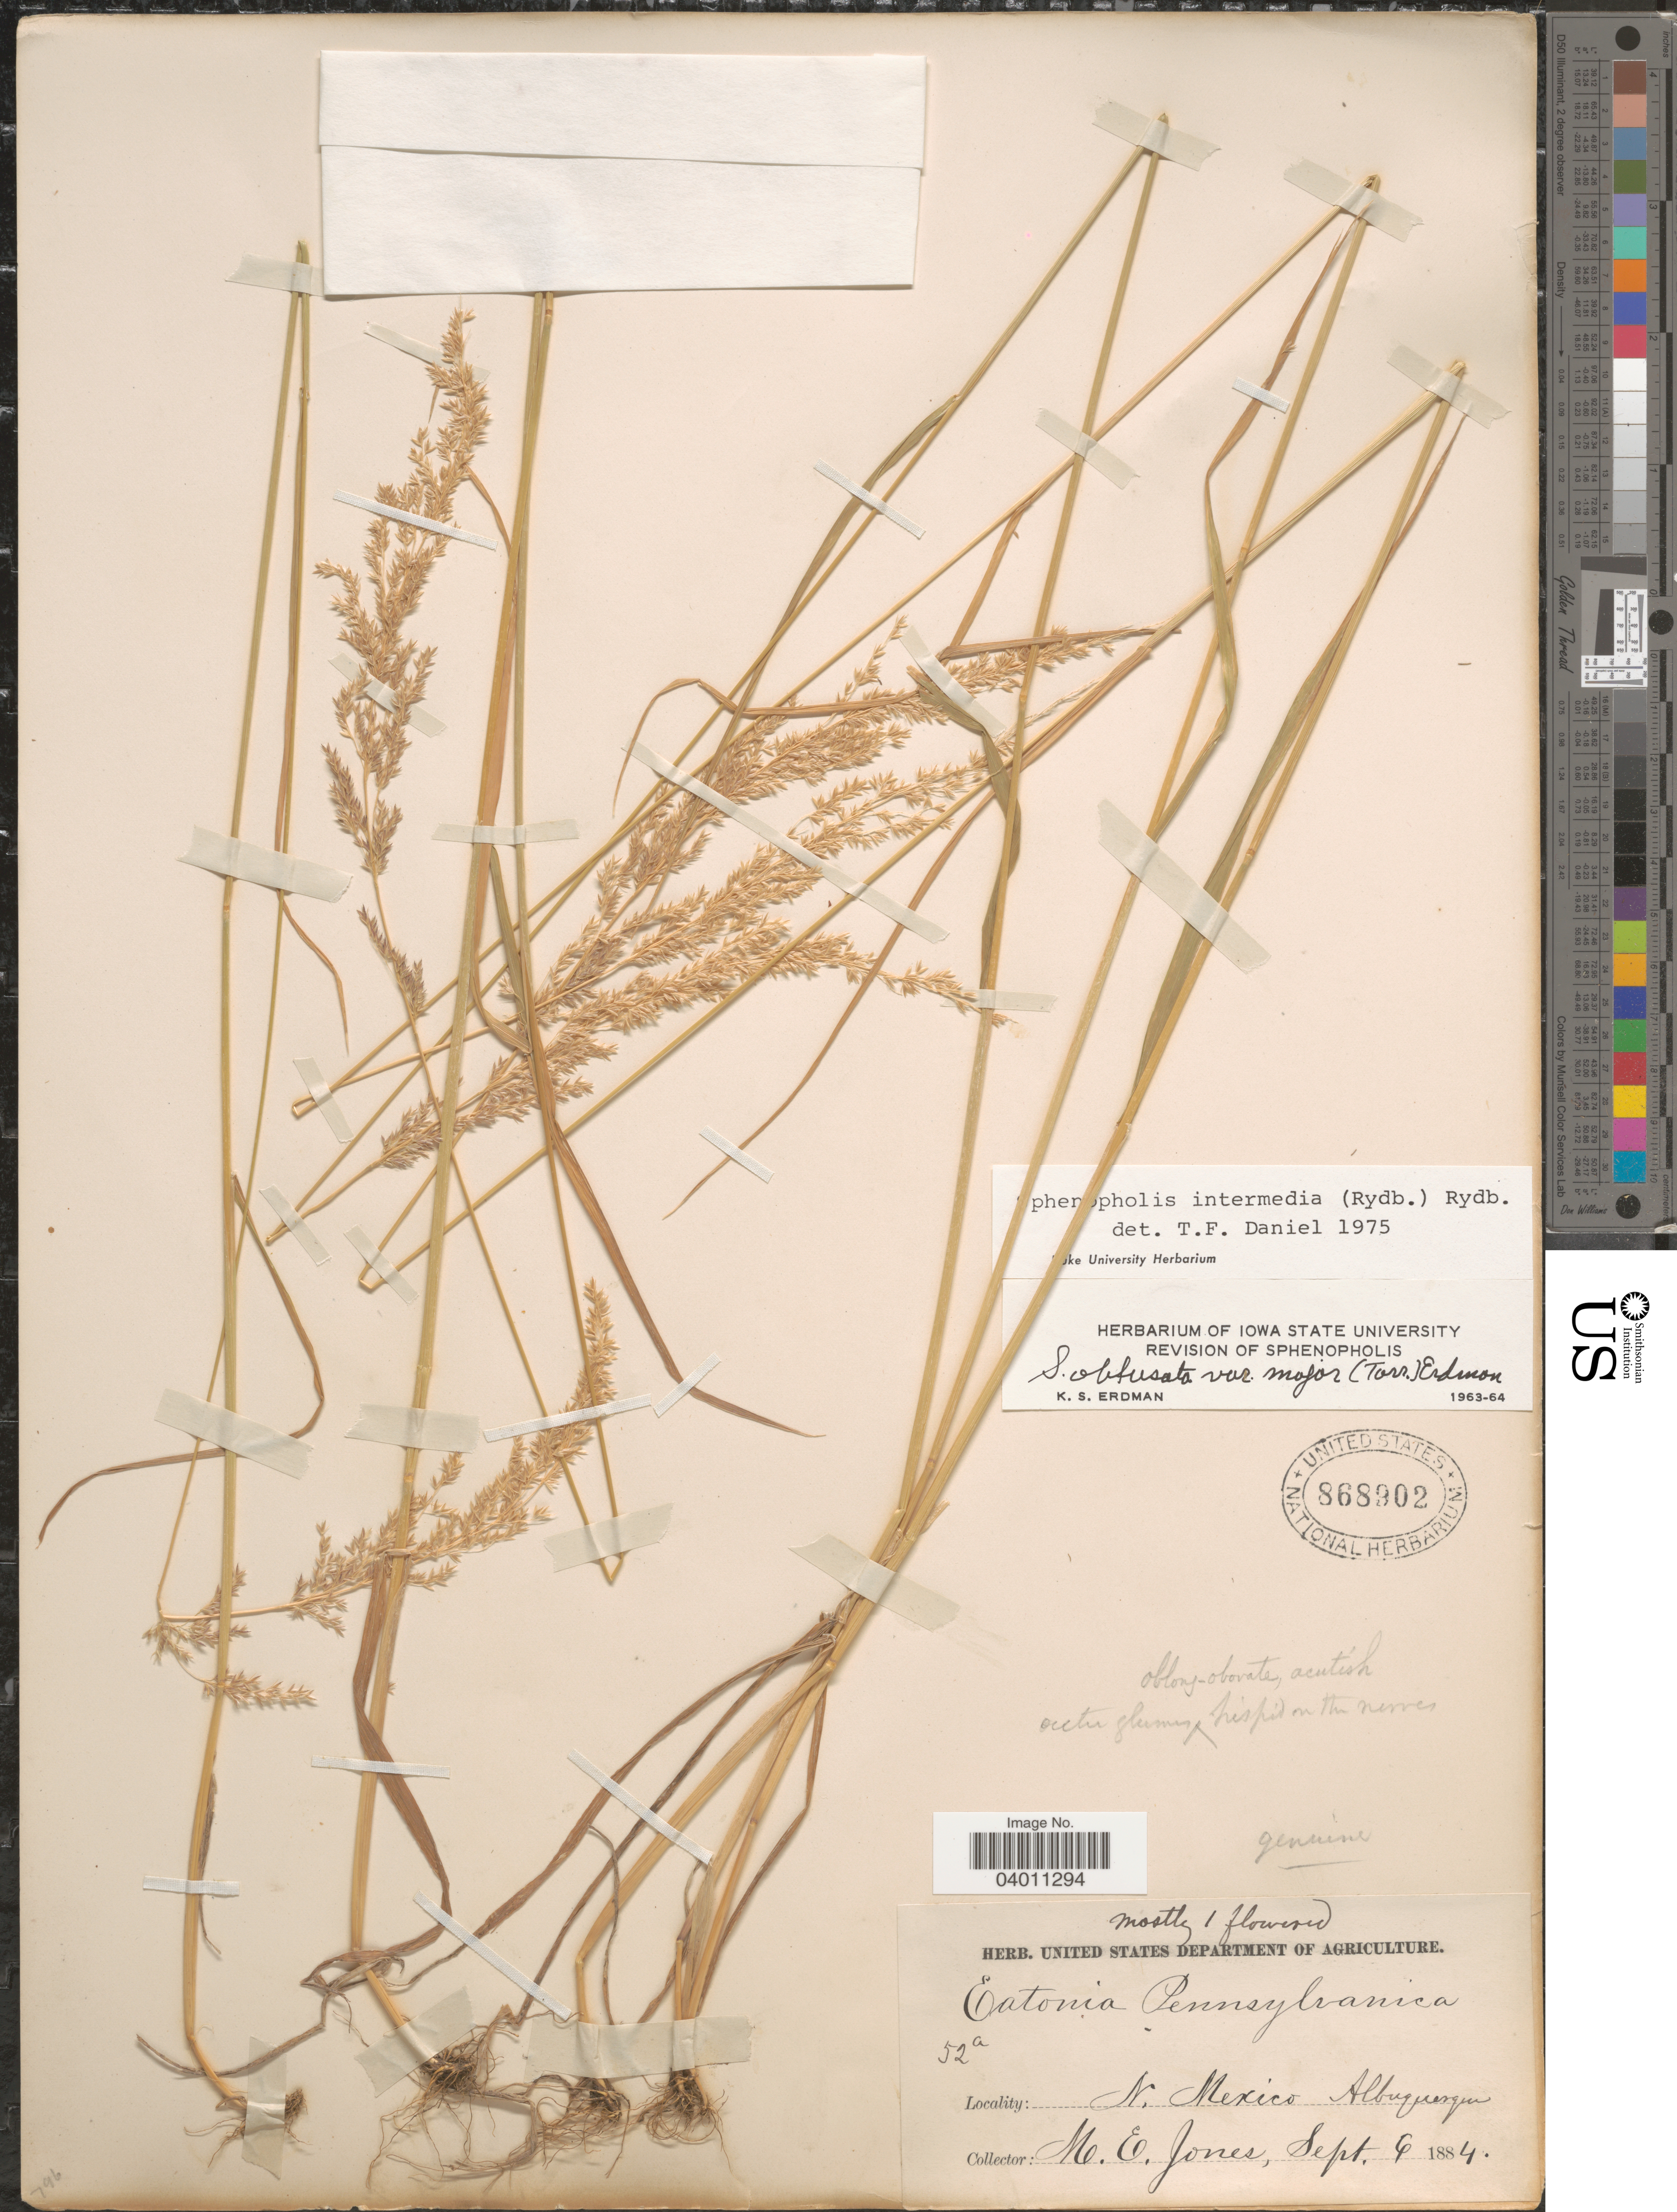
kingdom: Plantae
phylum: Tracheophyta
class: Liliopsida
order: Poales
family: Poaceae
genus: Sphenopholis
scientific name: Sphenopholis intermedia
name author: (Rydb.) Rydb.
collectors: M. E. Jones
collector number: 52a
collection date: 1884-09-06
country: United States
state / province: New Mexico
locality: Albuquerque.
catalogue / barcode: US 868902